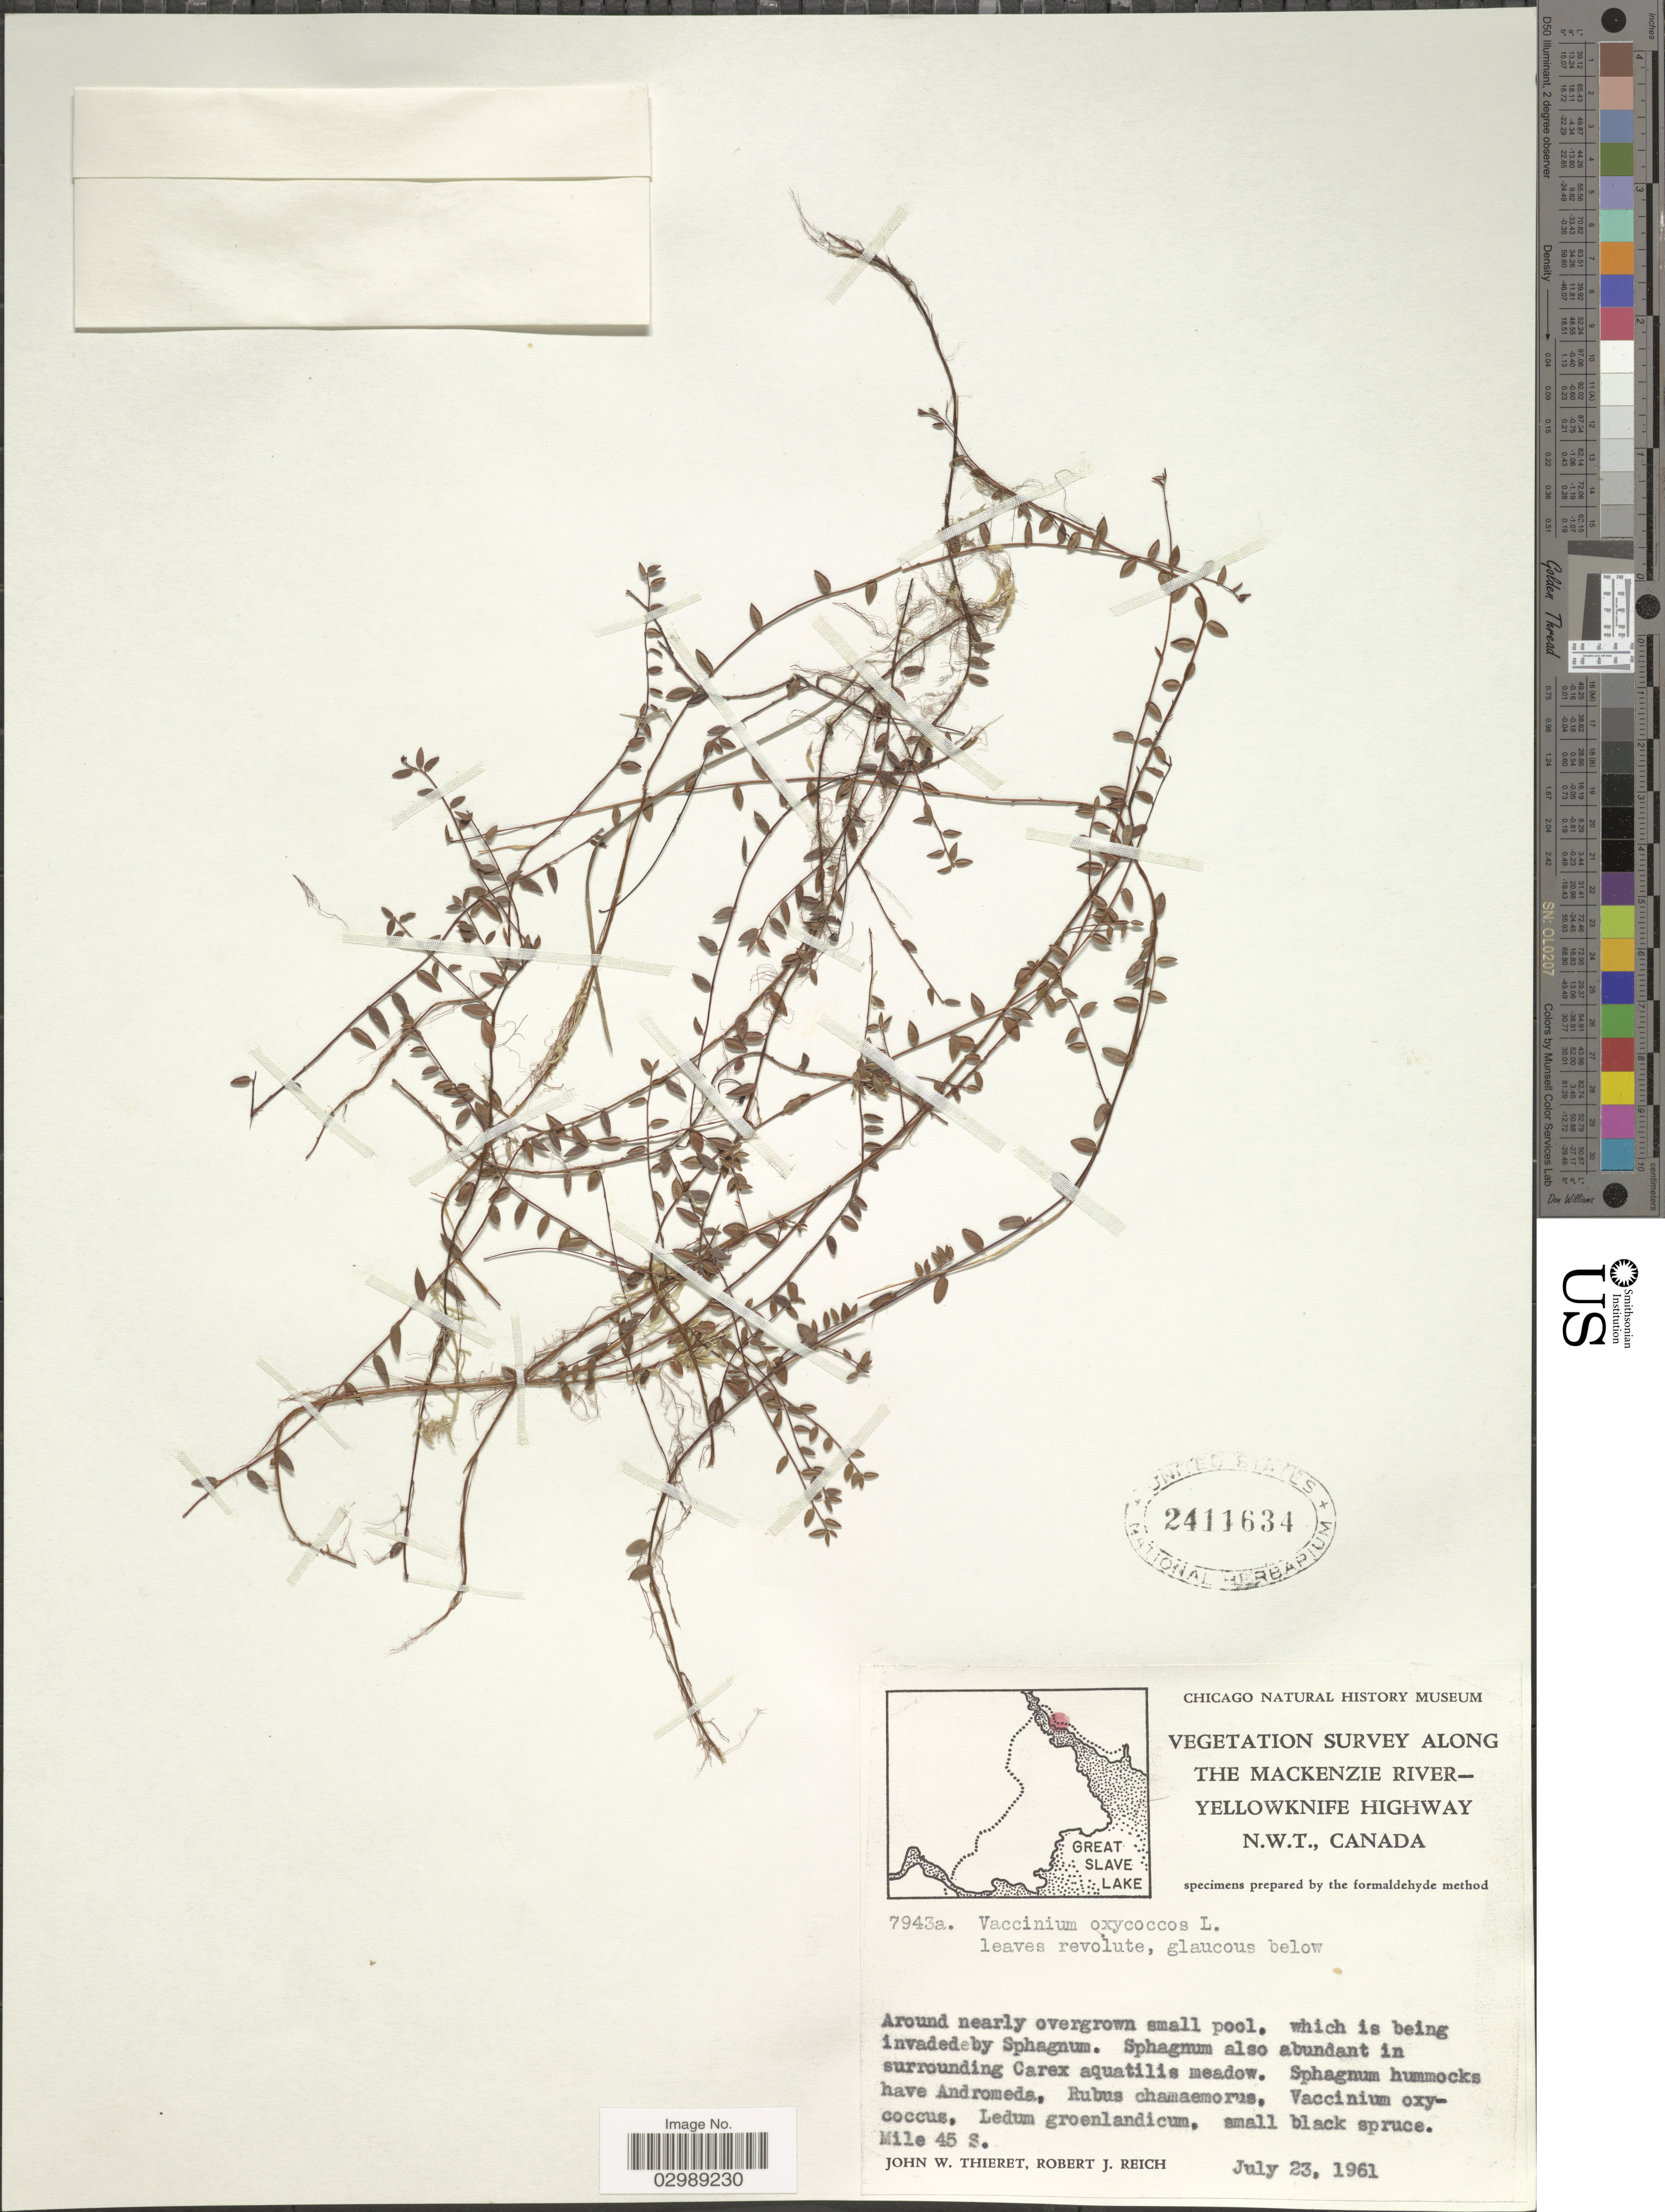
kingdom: Plantae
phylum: Tracheophyta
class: Magnoliopsida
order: Ericales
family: Ericaceae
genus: Vaccinium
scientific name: Vaccinium oxycoccos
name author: L.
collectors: J. W. Thieret & R. Reich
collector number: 7943a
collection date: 1961-07-23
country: Canada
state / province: Northwest Territories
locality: The Mackenzie River, Yellowknife Highway, Mile 45 S.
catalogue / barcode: US 2411634